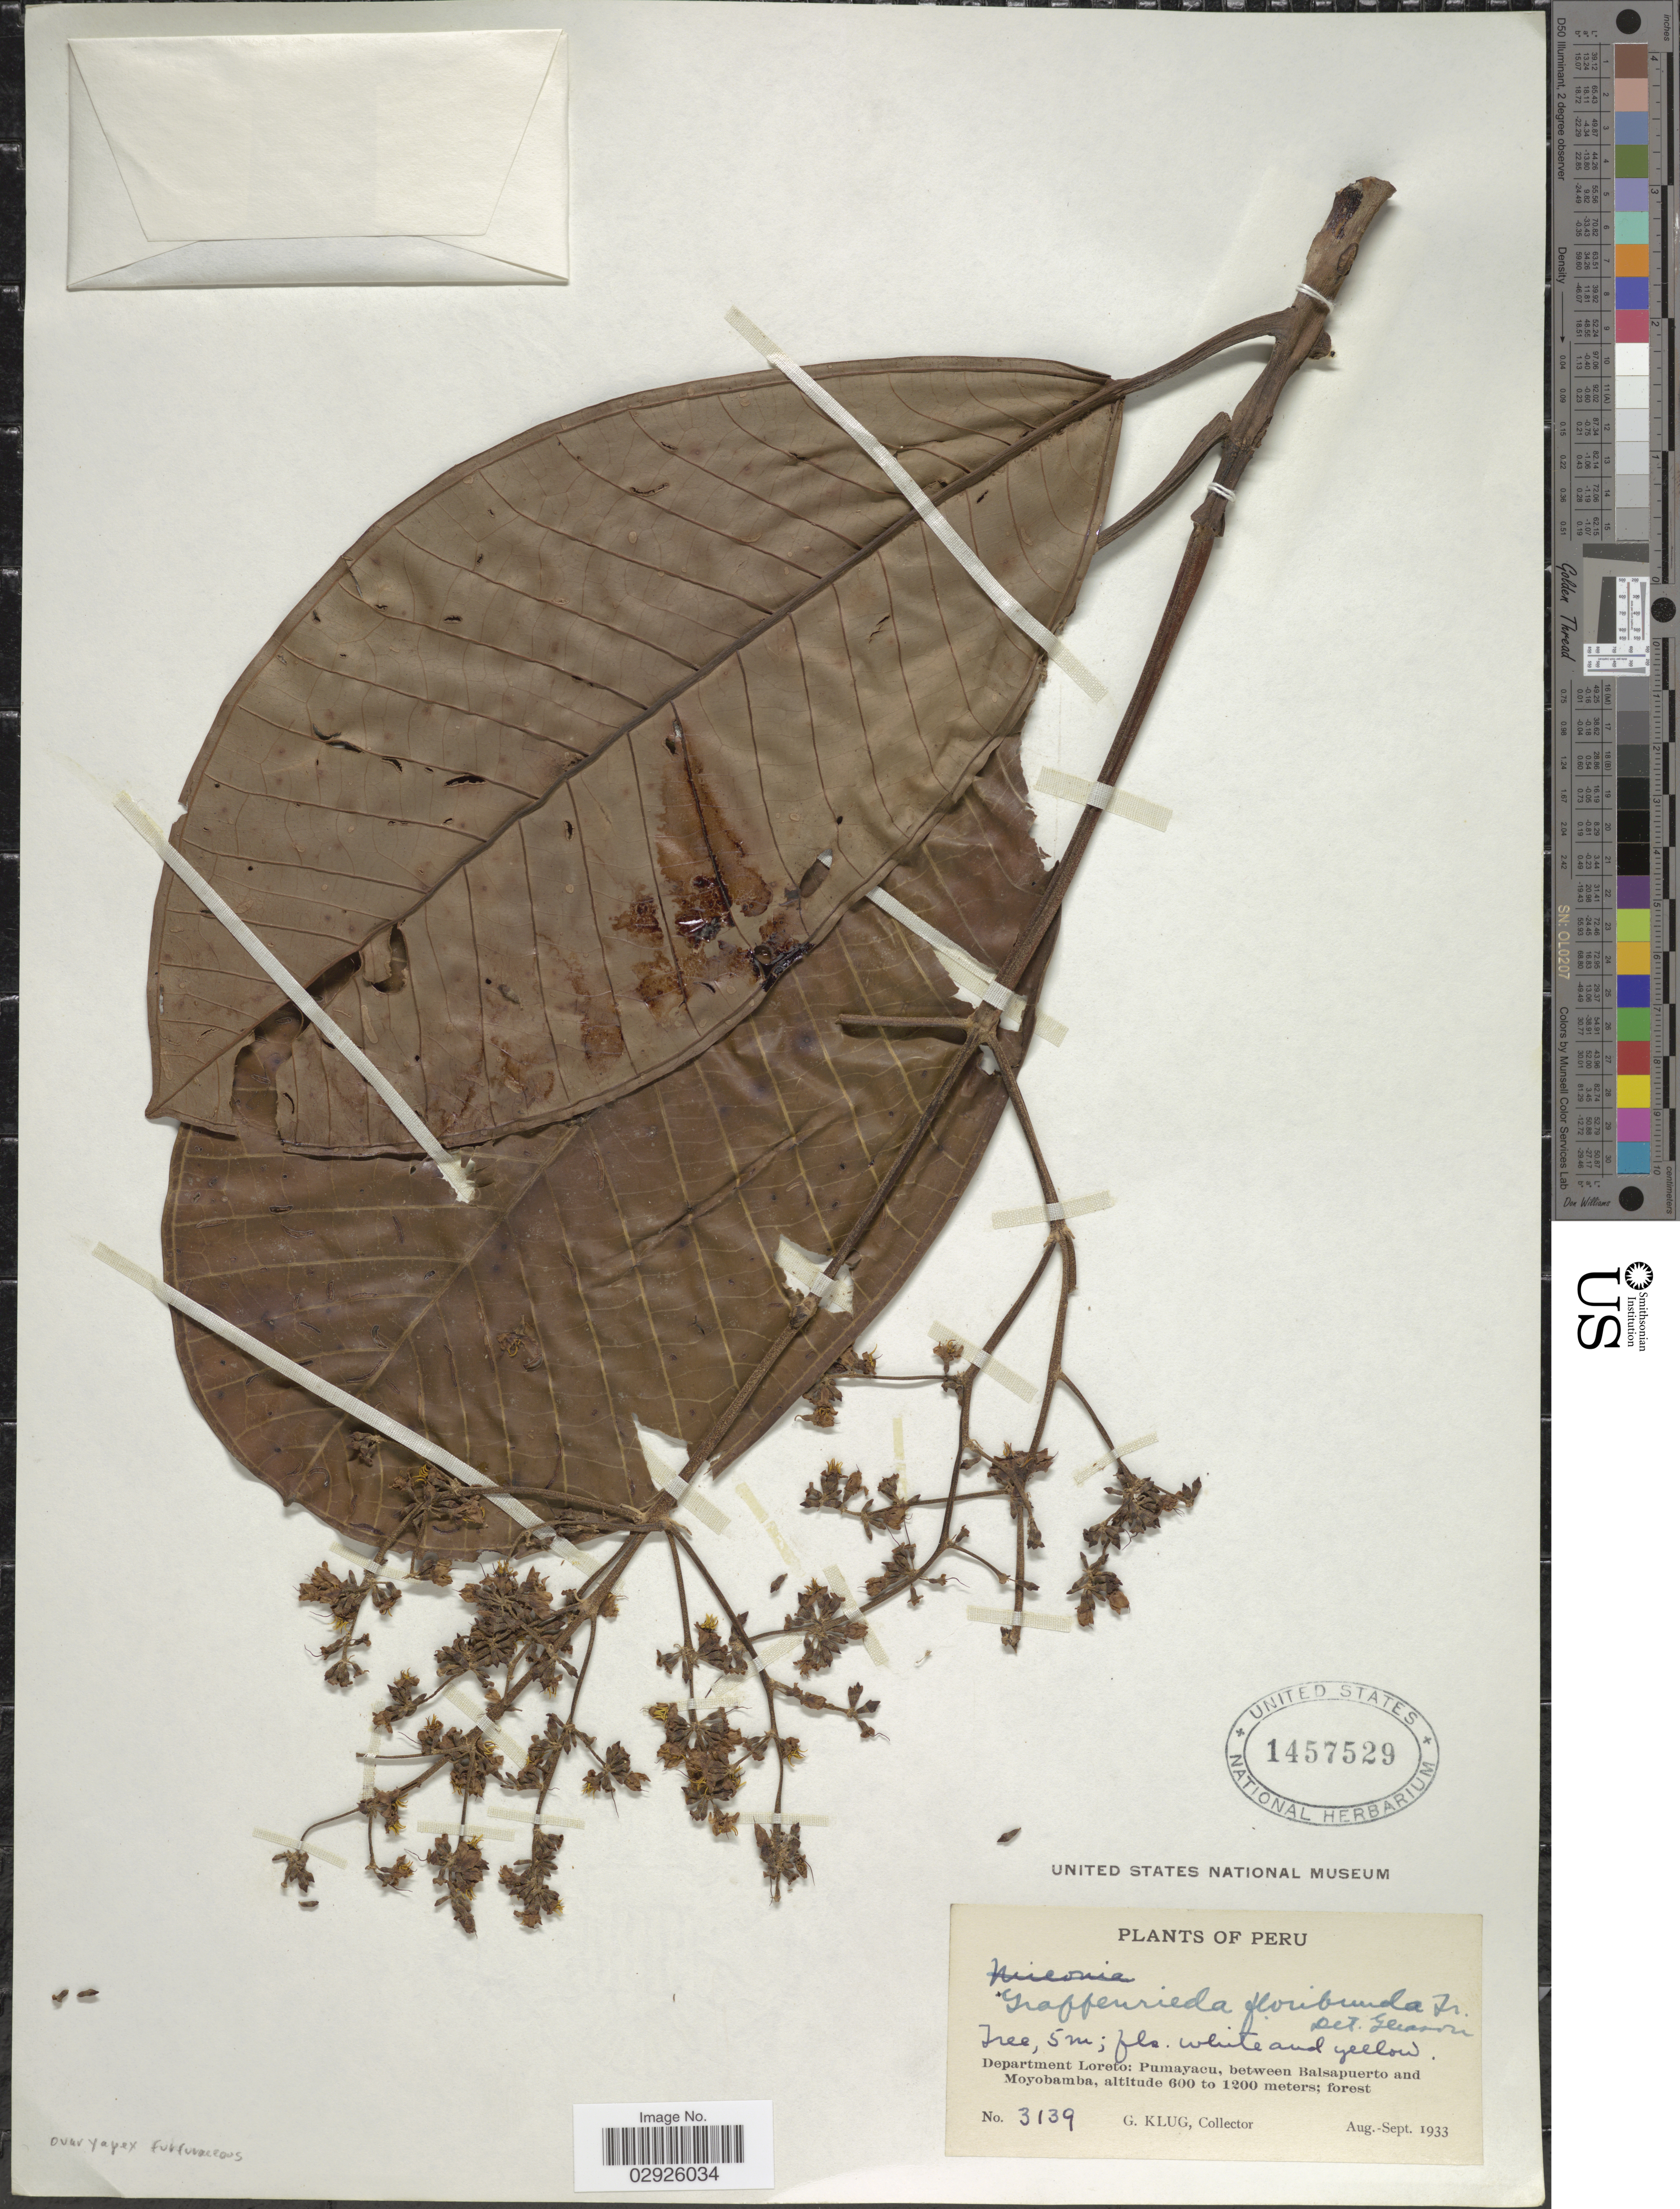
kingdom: Plantae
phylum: Tracheophyta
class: Magnoliopsida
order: Myrtales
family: Melastomataceae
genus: Graffenrieda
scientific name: Graffenrieda miconioides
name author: Naudin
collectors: G. Klug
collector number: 3139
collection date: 1933-08/1933-09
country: Peru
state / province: Loreto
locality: Department Loreto: Pumayacu, between Balsapuerto and Moyobamba.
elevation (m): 600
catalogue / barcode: US 1457529